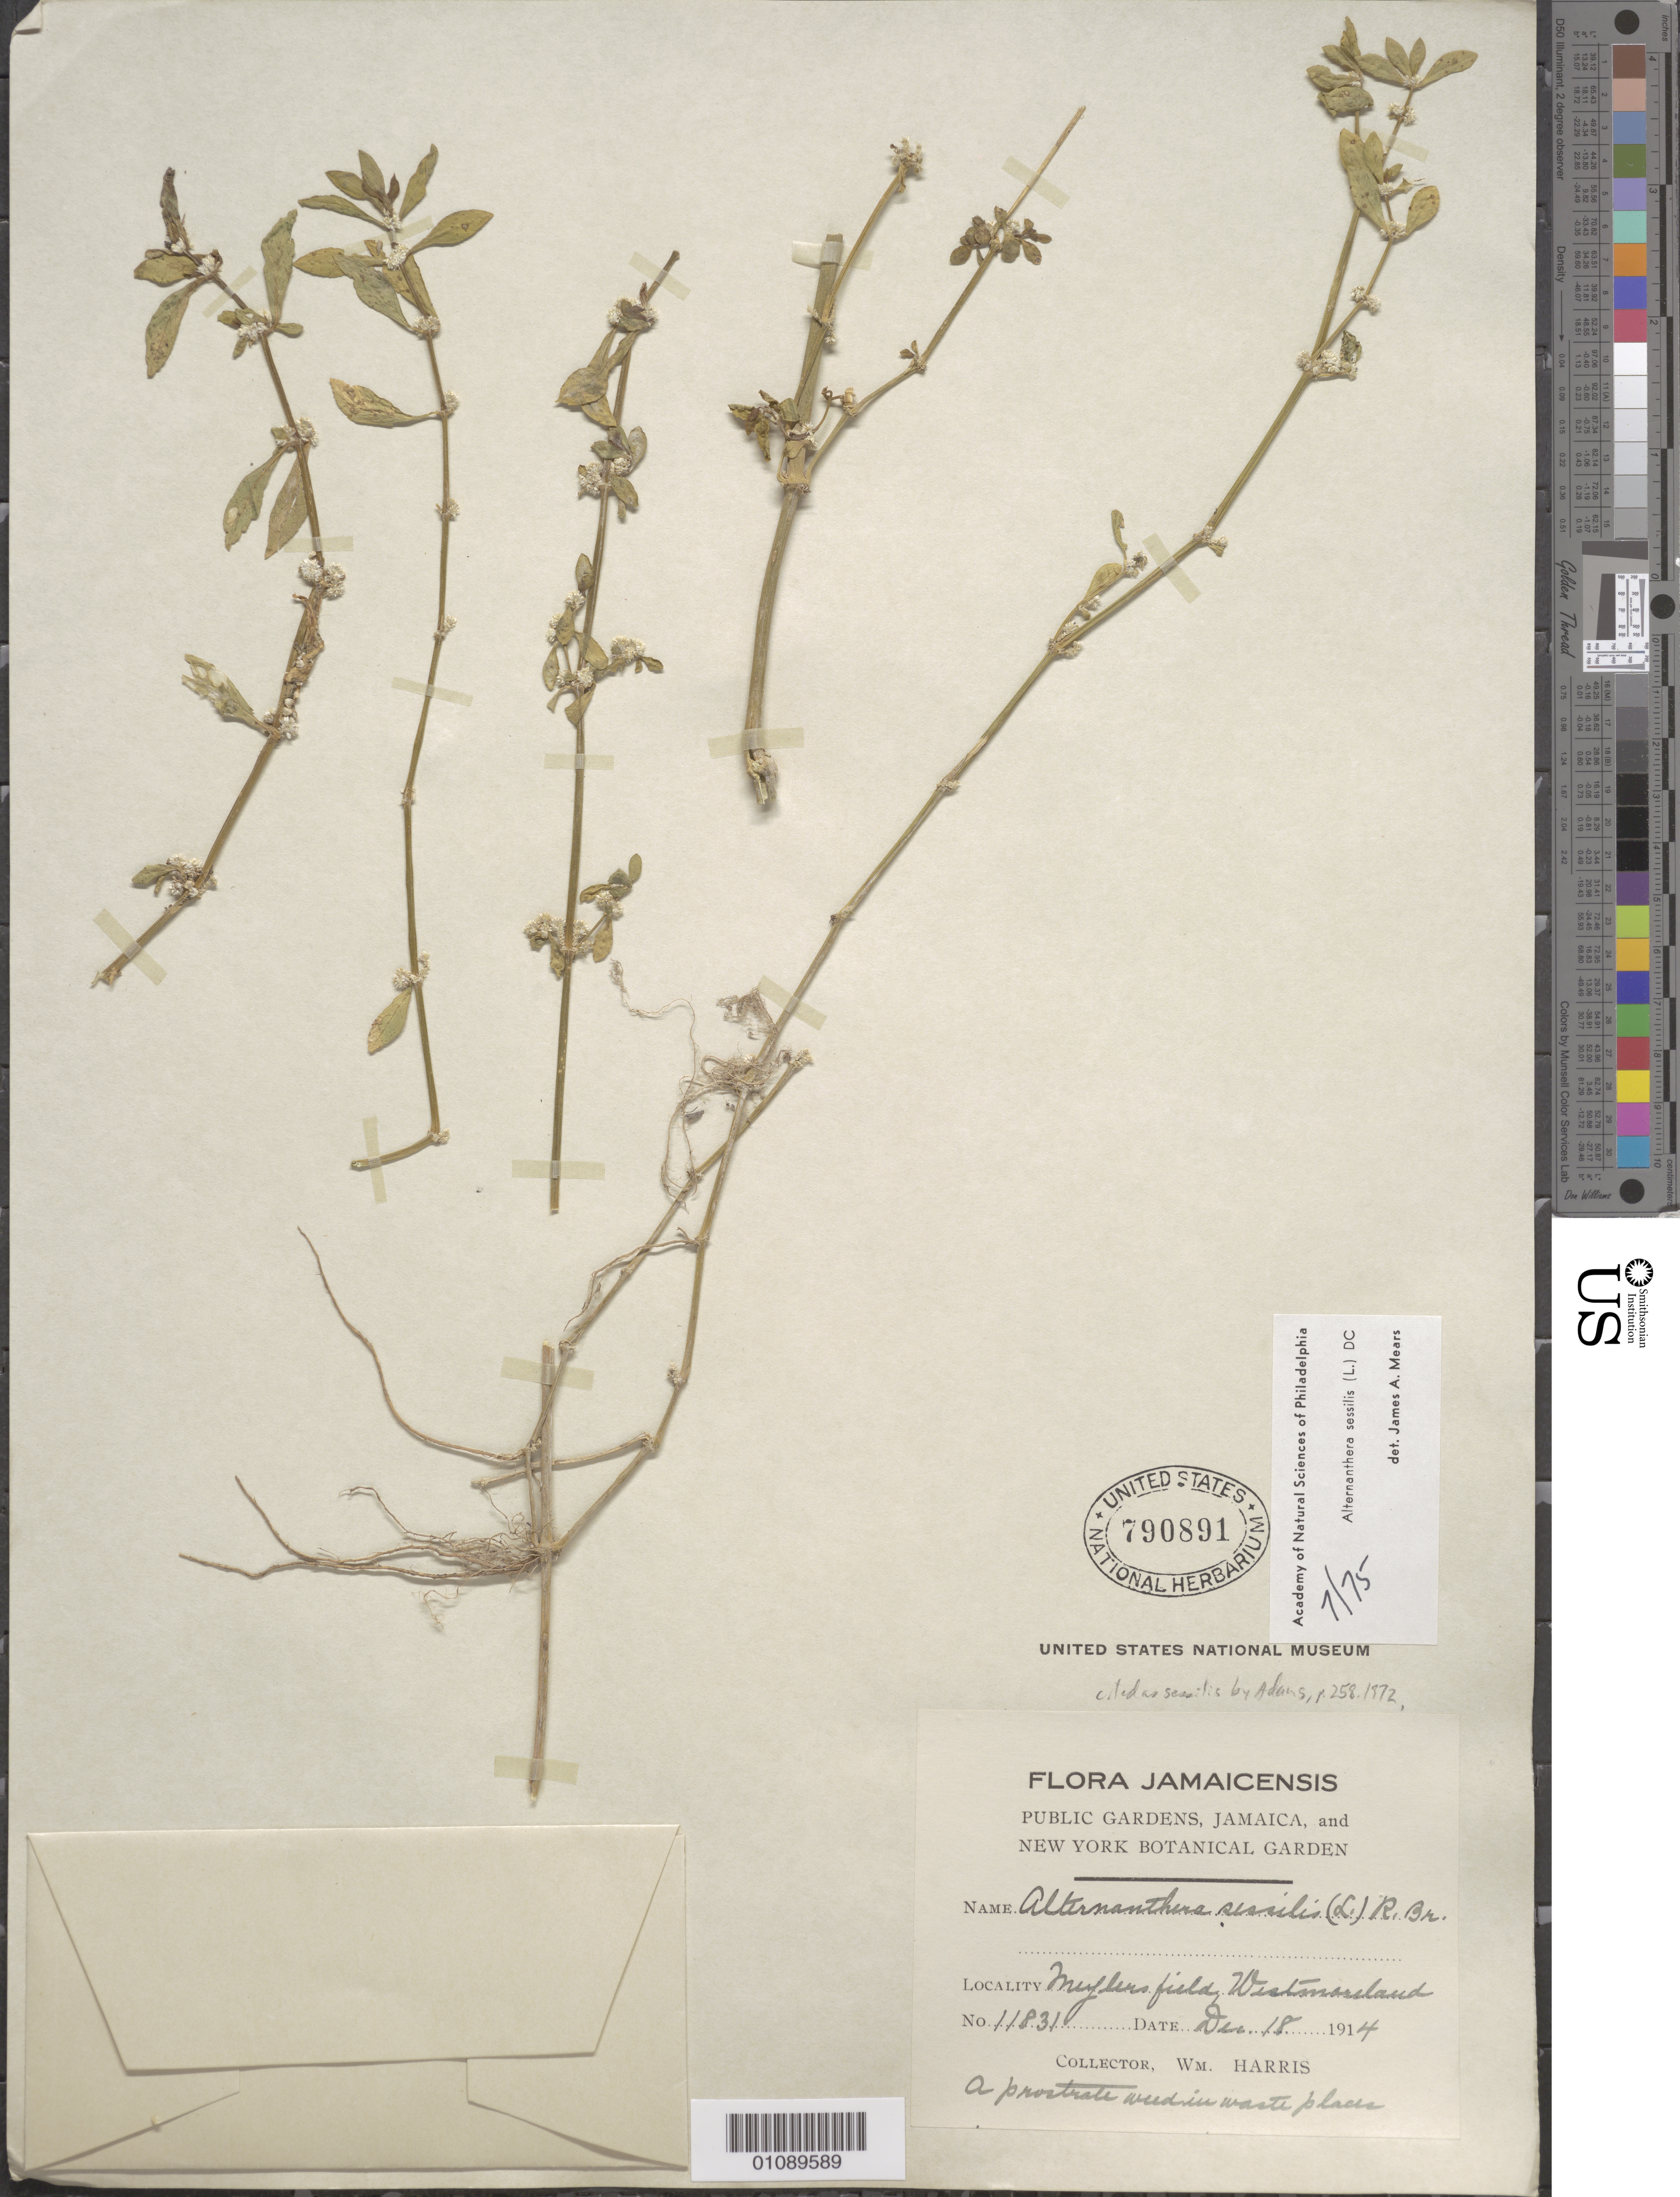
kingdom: Plantae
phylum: Tracheophyta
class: Magnoliopsida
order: Caryophyllales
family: Amaranthaceae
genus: Alternanthera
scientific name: Alternanthera sessilis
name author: (L.) DC.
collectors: W. Harris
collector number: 11831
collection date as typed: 18 Dec 1914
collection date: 1914-12-18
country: Jamaica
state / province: Westmoreland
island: Jamaica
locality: Meylers field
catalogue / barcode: US 790891